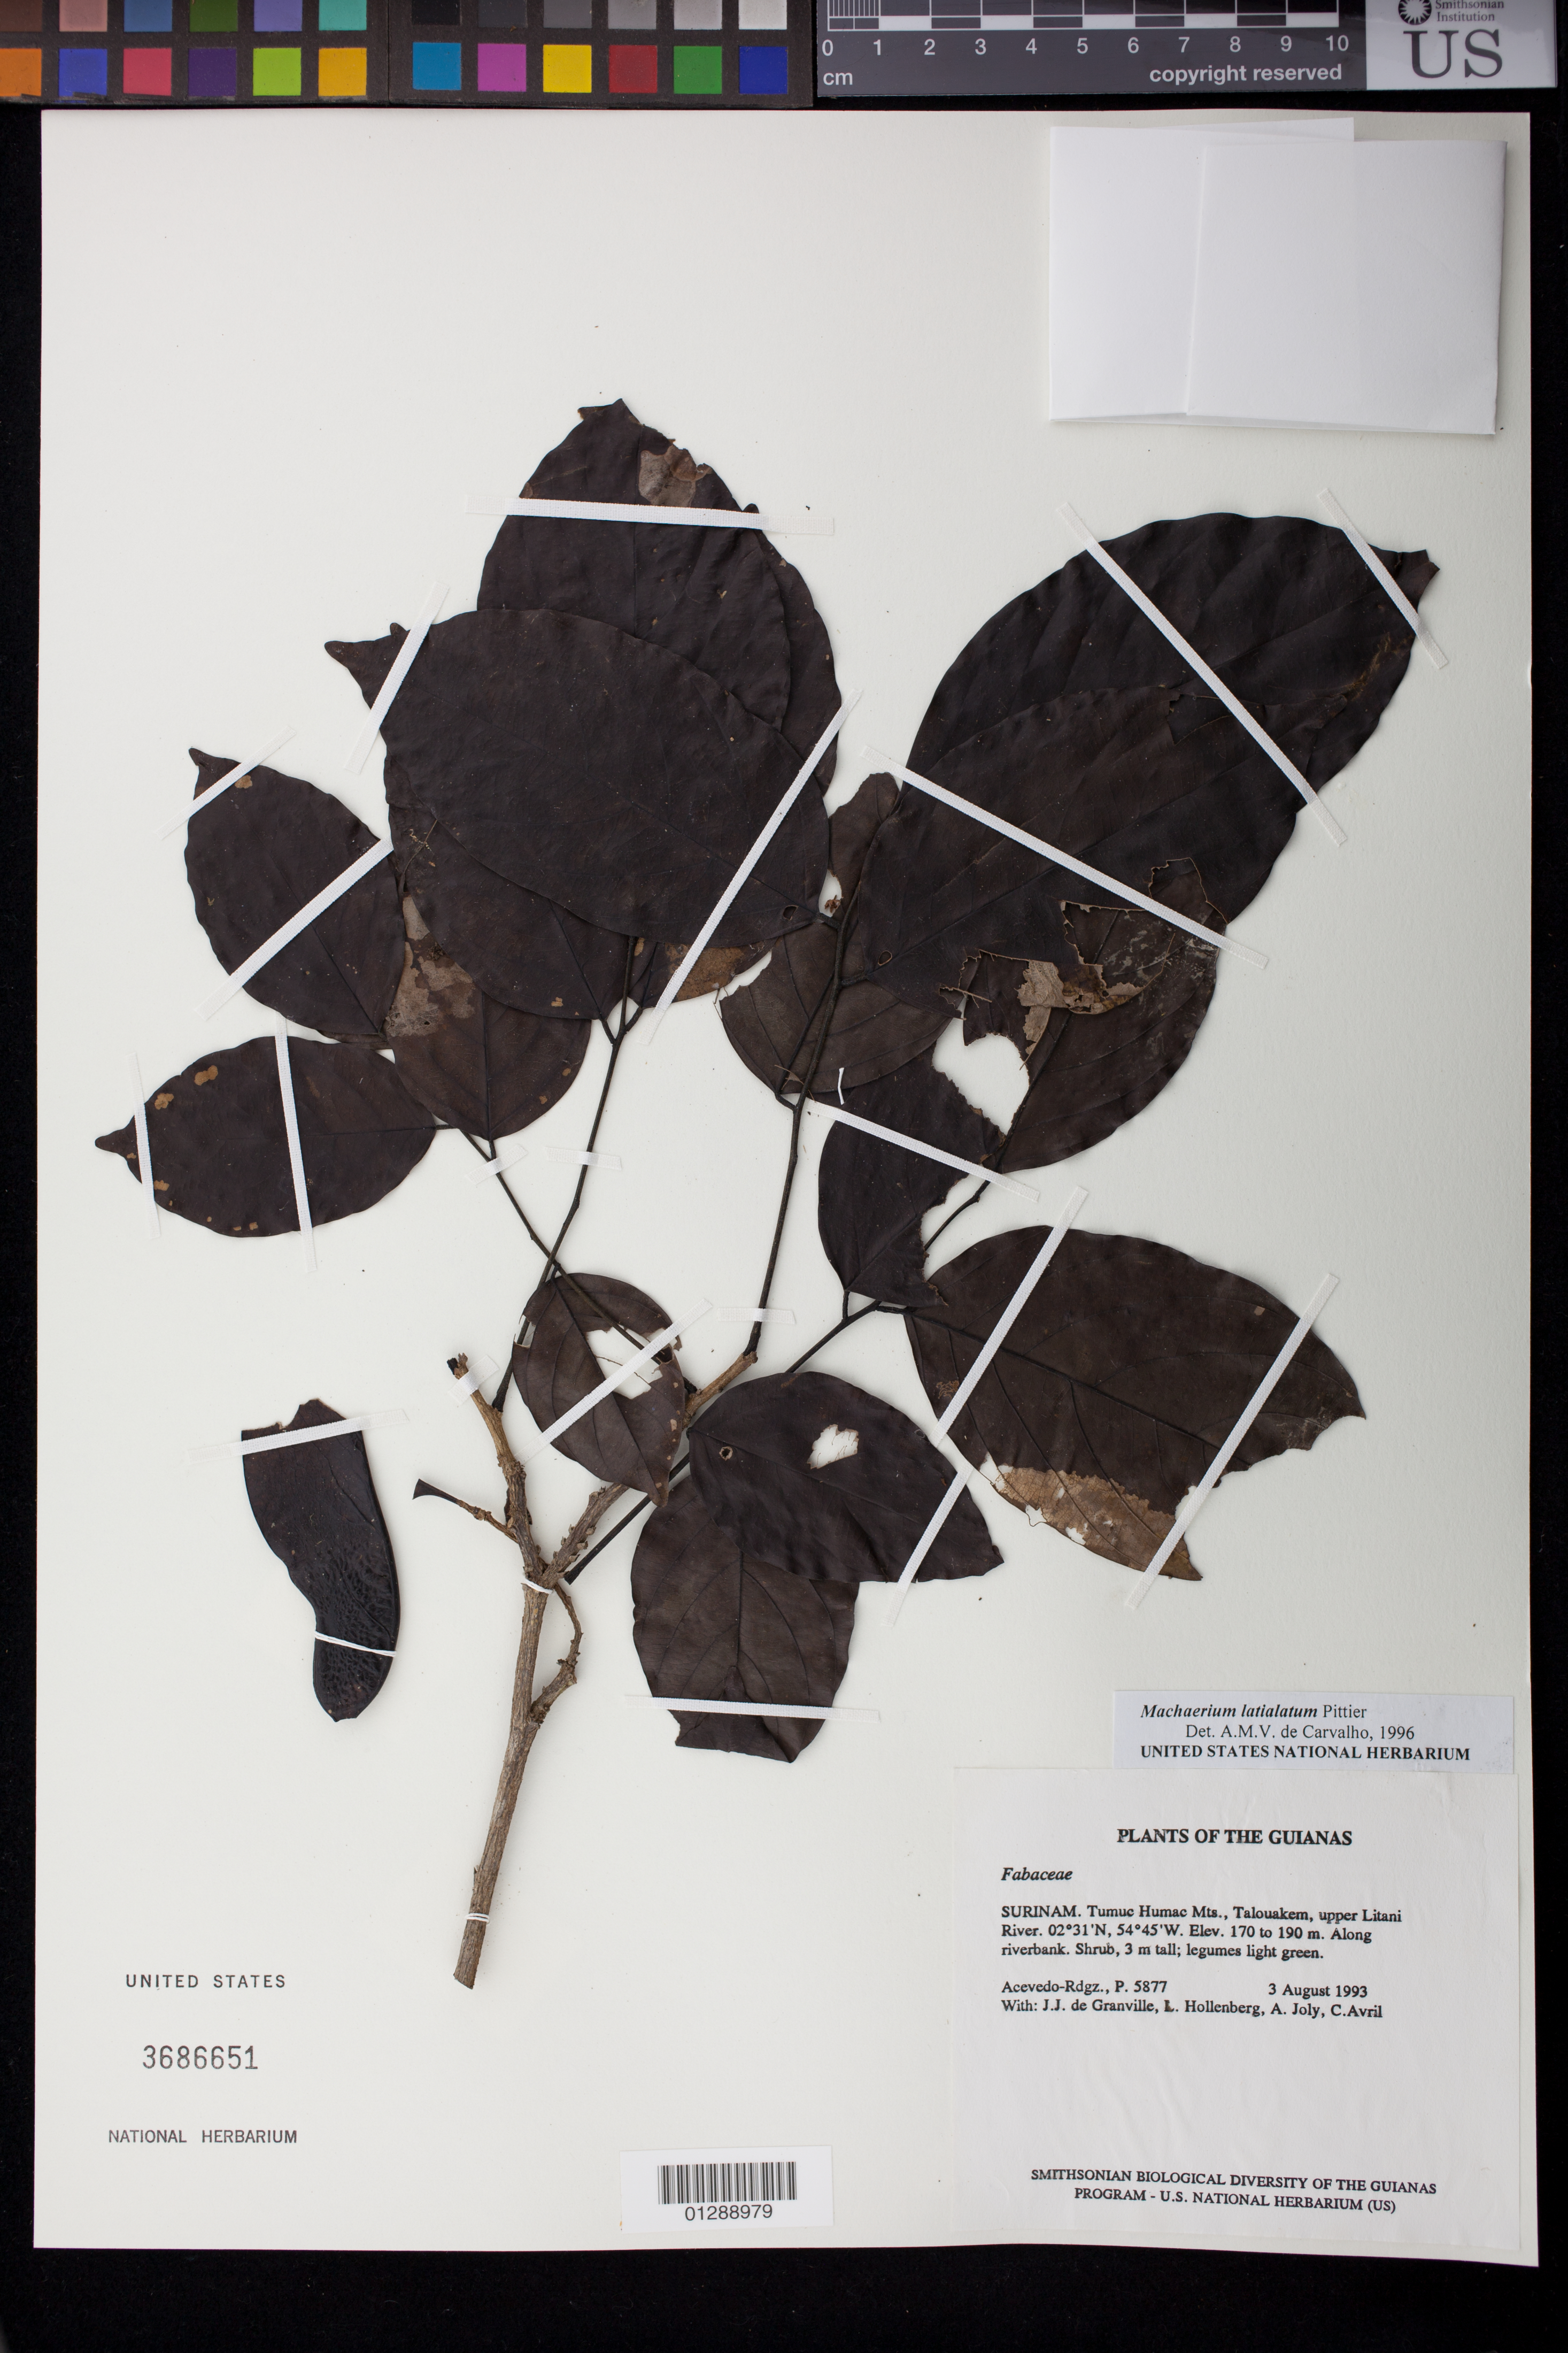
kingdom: Plantae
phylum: Tracheophyta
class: Magnoliopsida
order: Fabales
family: Fabaceae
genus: Machaerium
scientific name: Machaerium latialatum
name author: Pittier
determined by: Carvalho, A. M. V. de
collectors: P. Acevedo-Rodr., J.-J. de Granville, L. Hollenberg, A. Joly & C. Avril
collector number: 5877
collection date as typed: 3 August 1993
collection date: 1993-08-03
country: Suriname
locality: Tumuc Humac Mts., Talouakem, upper Litani River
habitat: Along riverbank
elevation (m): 170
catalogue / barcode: US 3686651